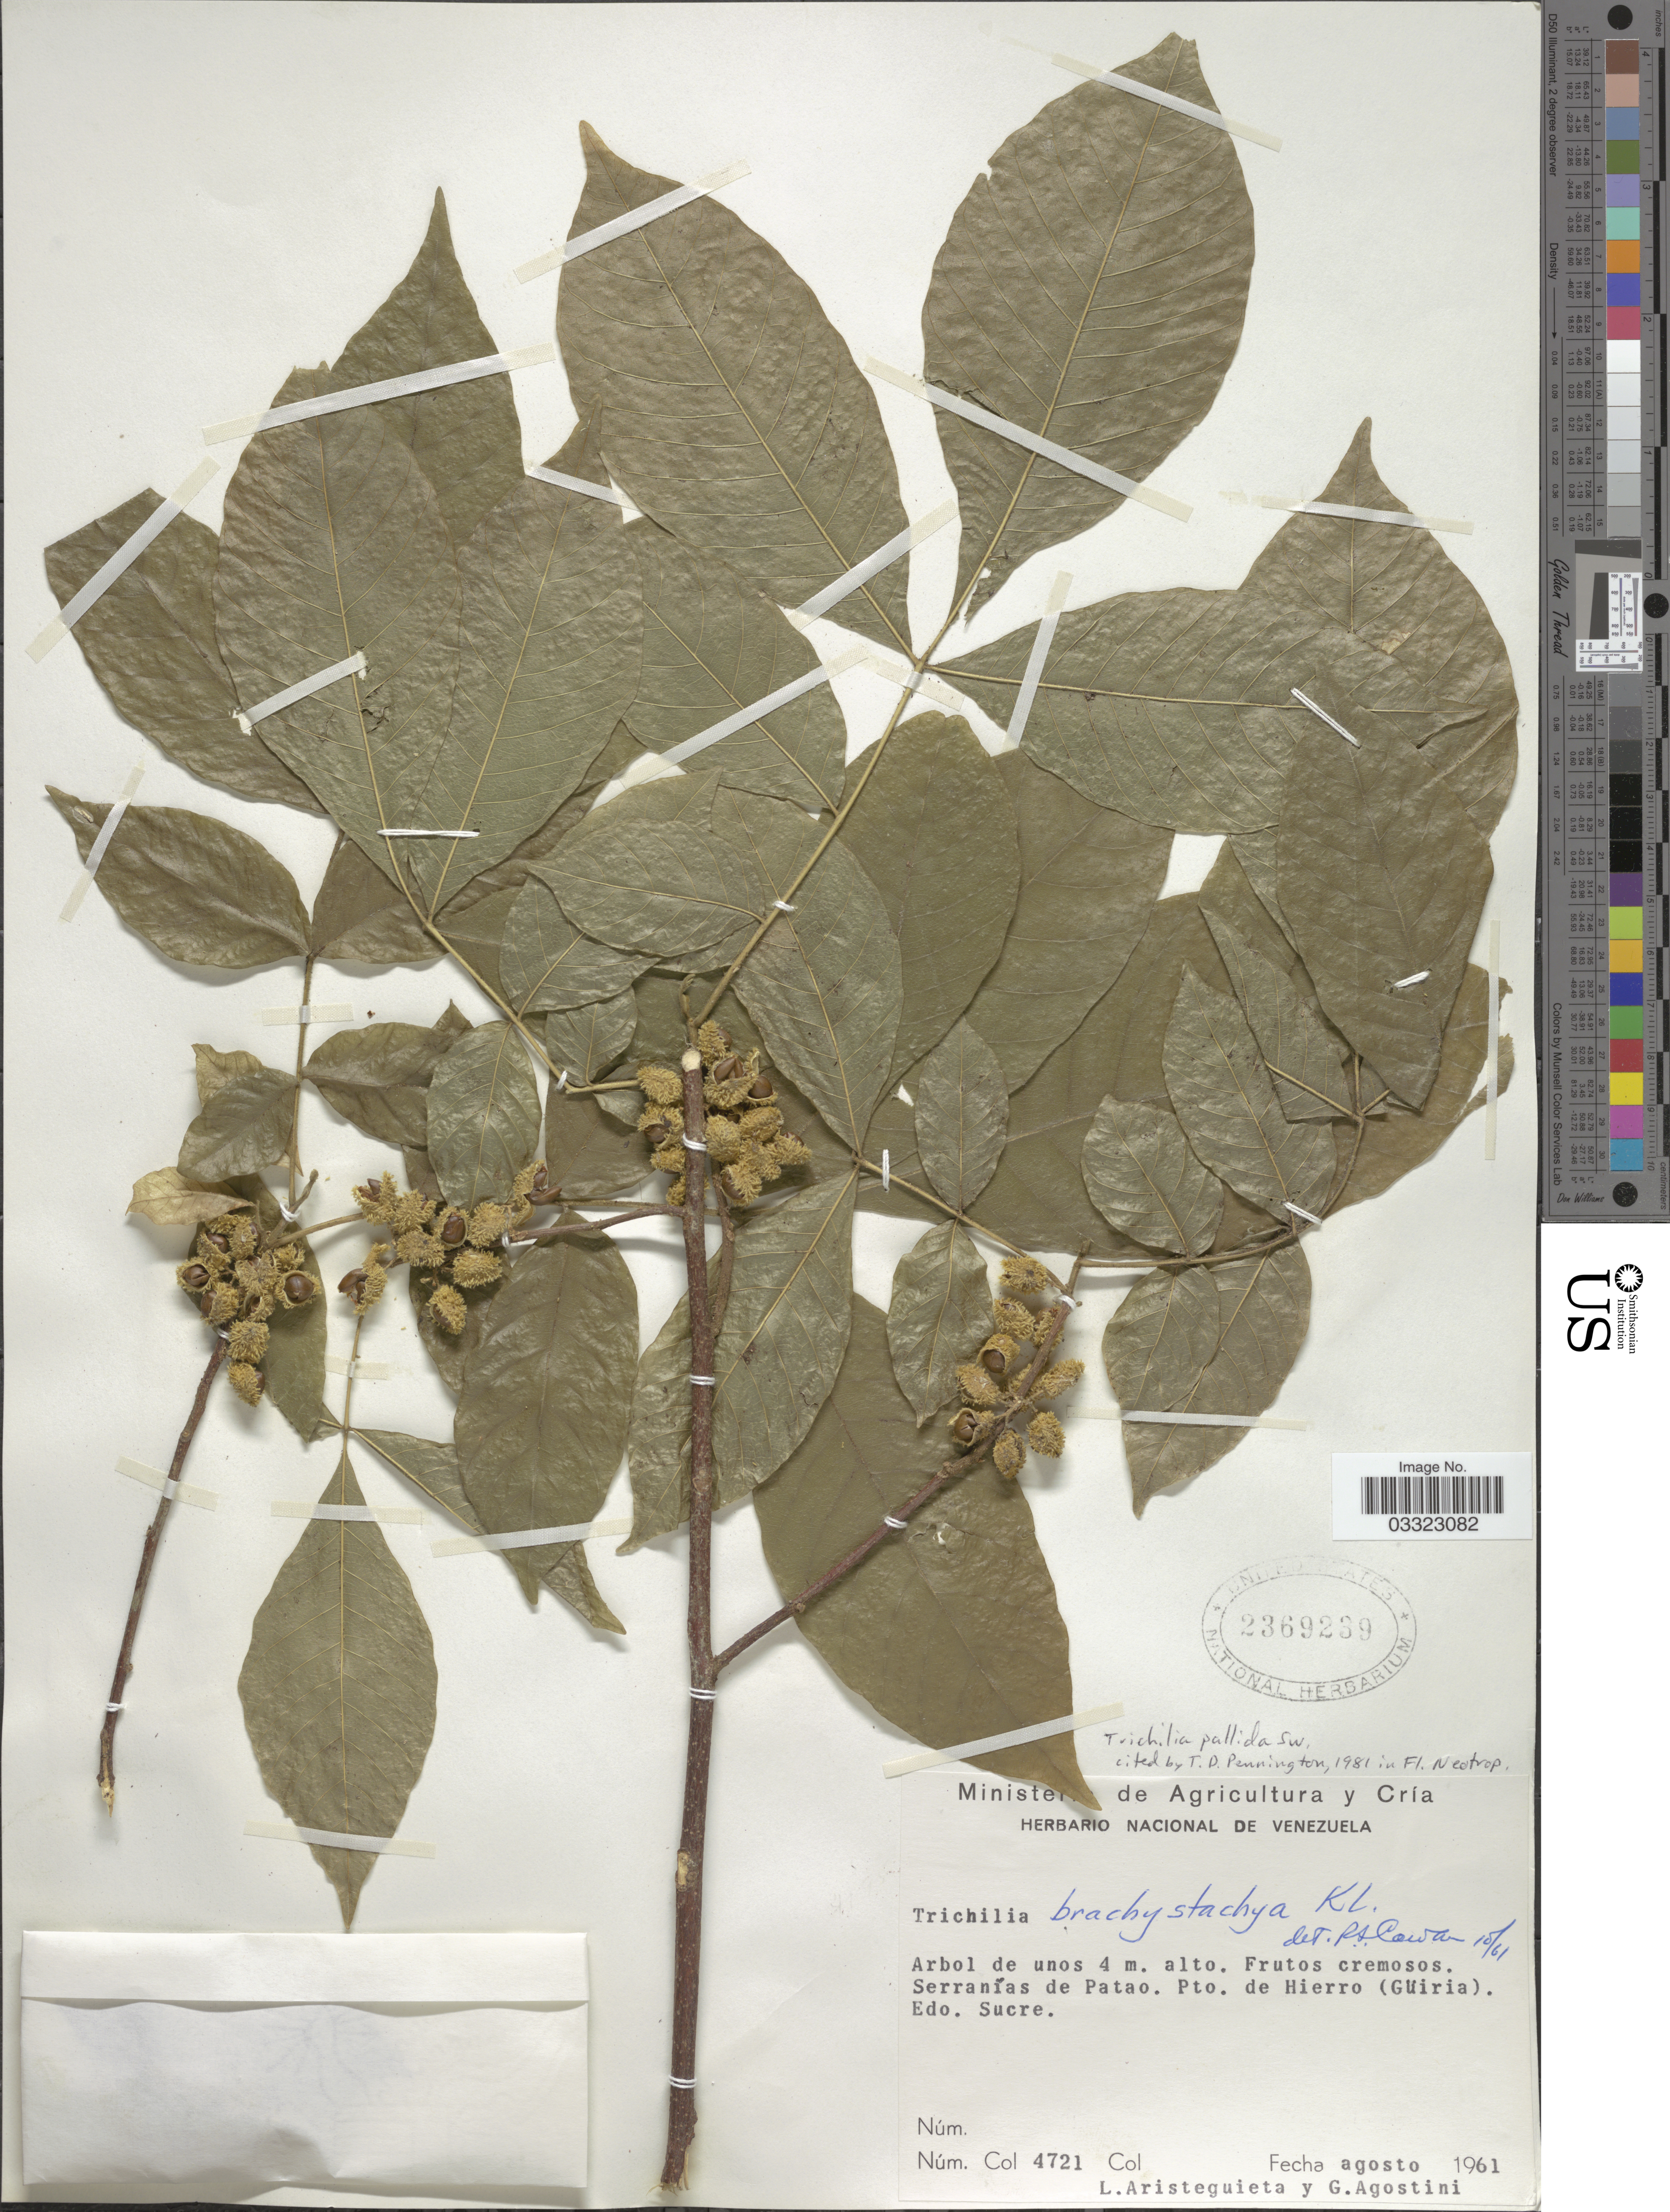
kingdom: Plantae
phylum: Tracheophyta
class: Magnoliopsida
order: Sapindales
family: Meliaceae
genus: Trichilia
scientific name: Trichilia pallida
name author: Sw.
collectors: L. Aristeguieta & G. Agostini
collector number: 4721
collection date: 1961-08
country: Venezuela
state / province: Sucre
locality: Serranías de Patao. Pto. de Hierro (Güira).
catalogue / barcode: US 2369239